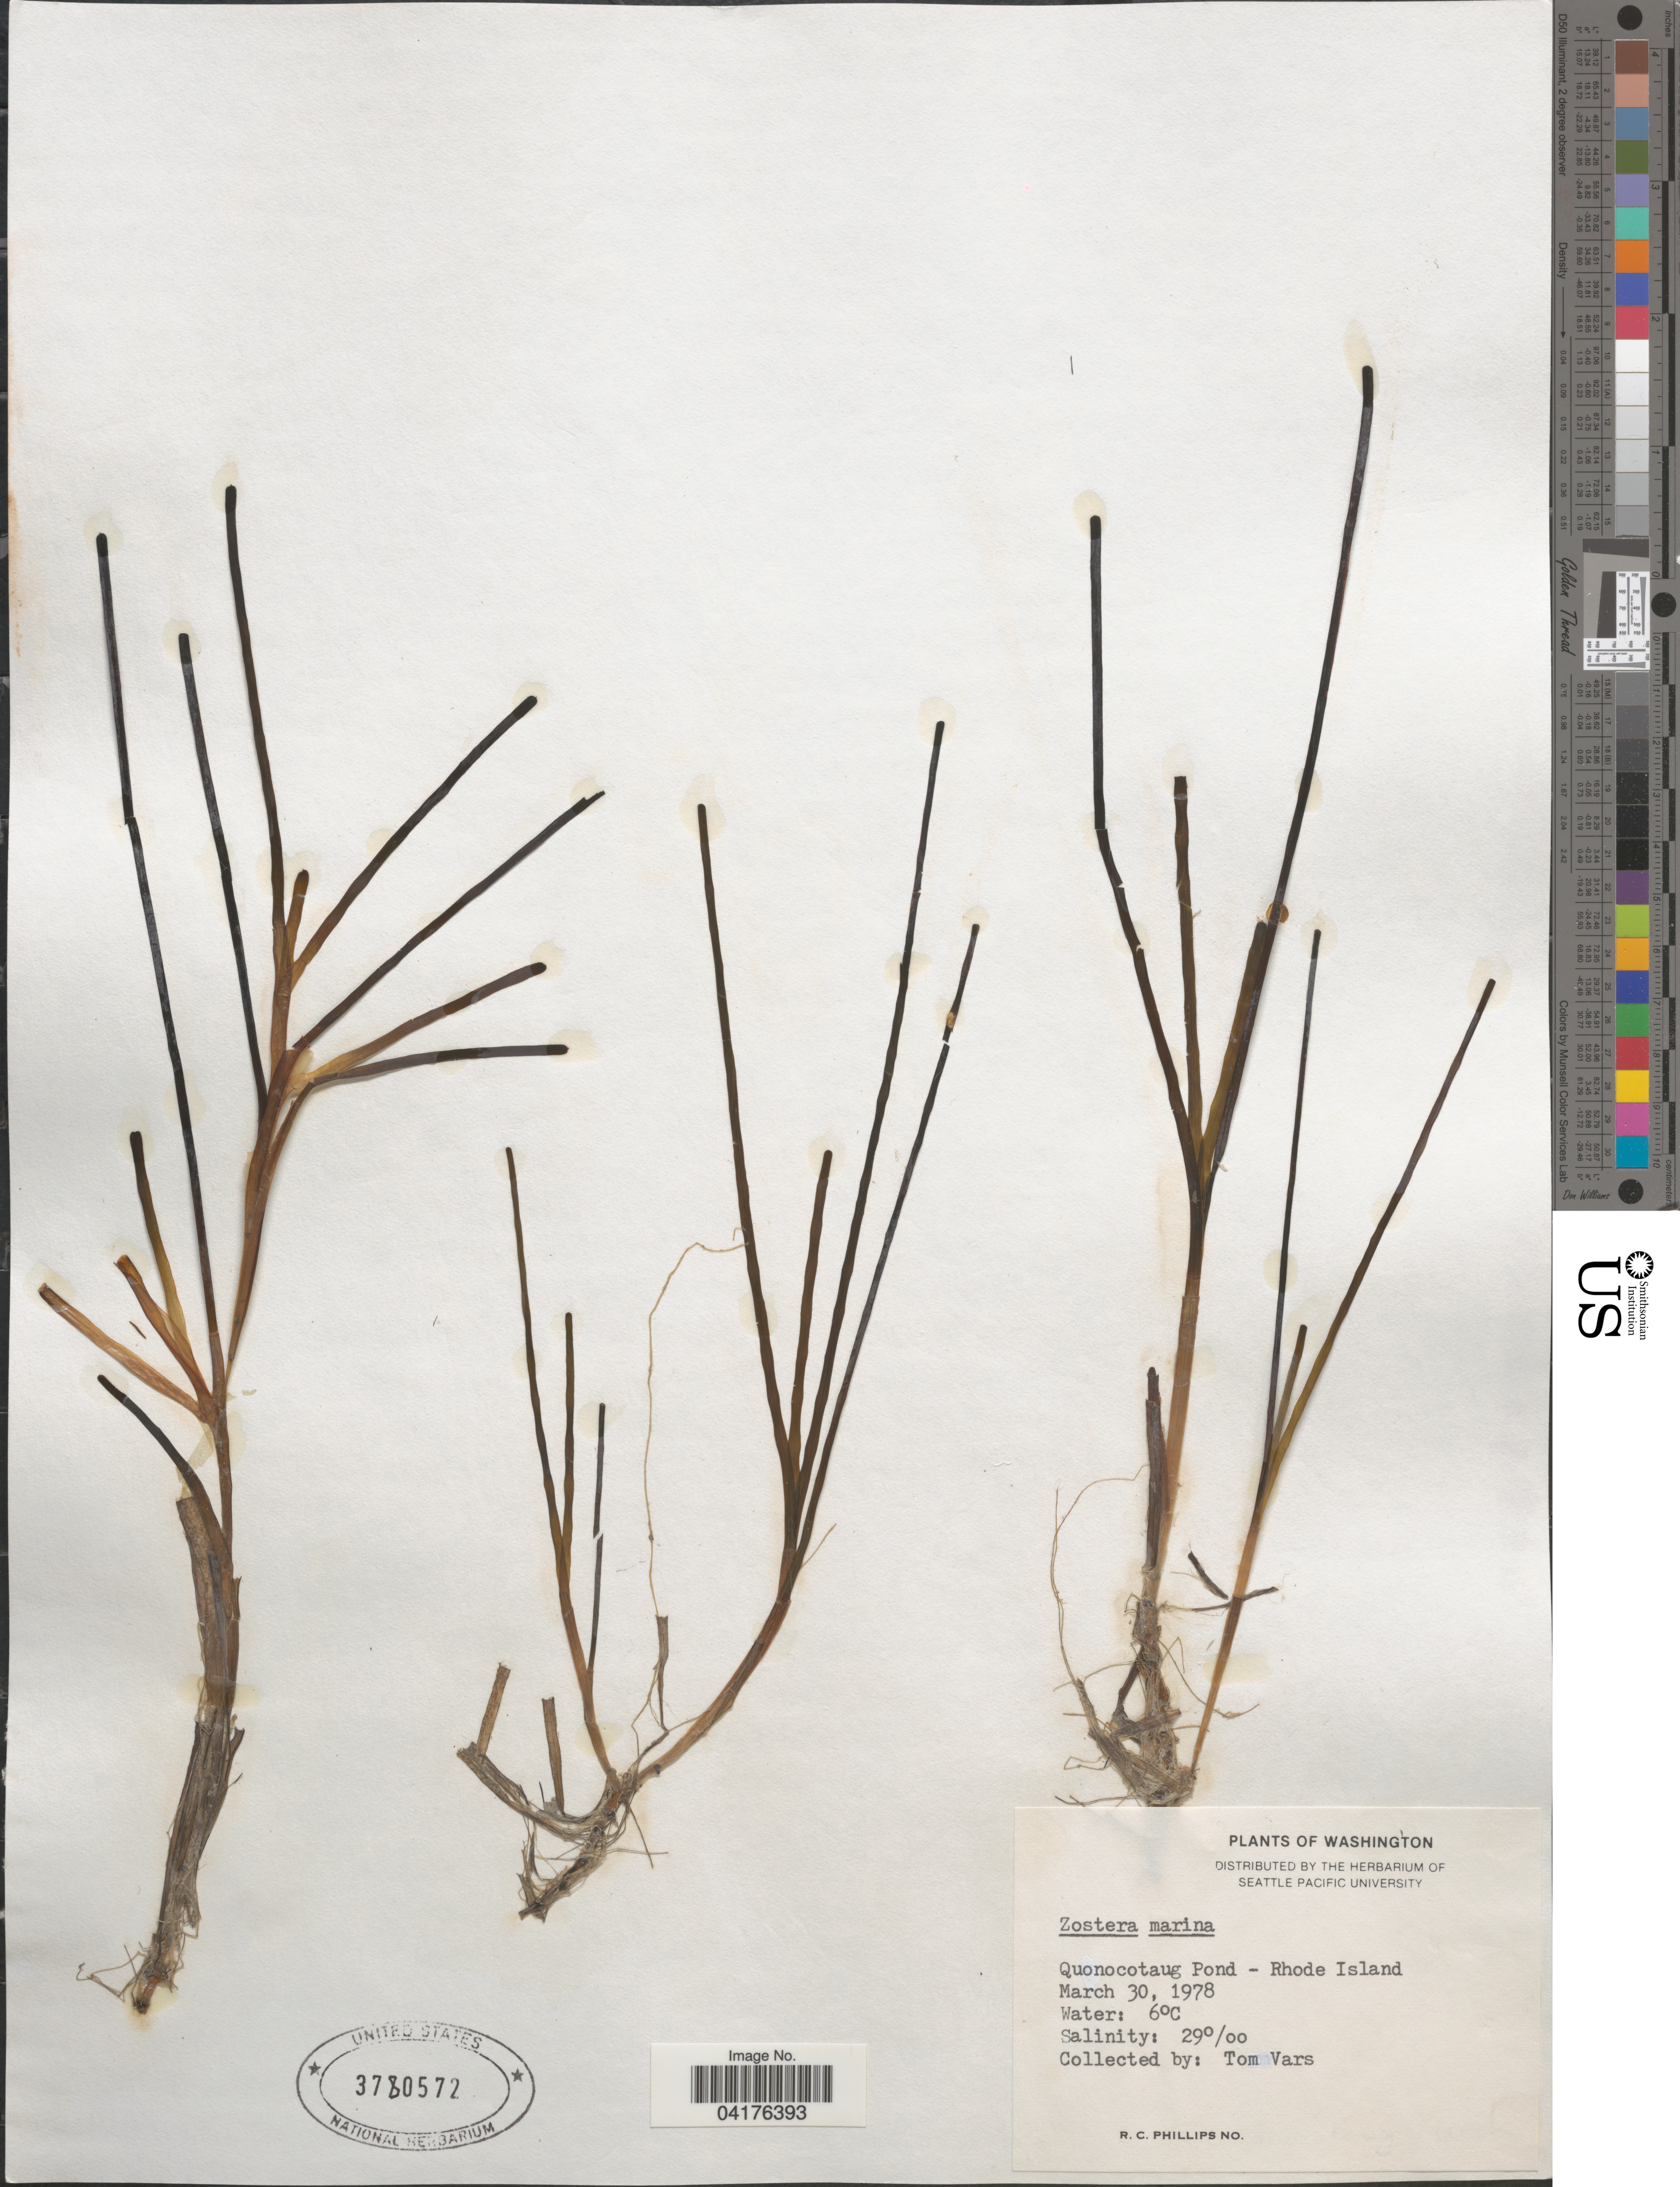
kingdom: Plantae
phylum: Tracheophyta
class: Liliopsida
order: Alismatales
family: Zosteraceae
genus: Zostera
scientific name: Zostera marina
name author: L.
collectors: T. Vars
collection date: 1978-03-30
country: United States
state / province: Rhode Island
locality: Quonocotaug Pond.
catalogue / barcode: US 3780572